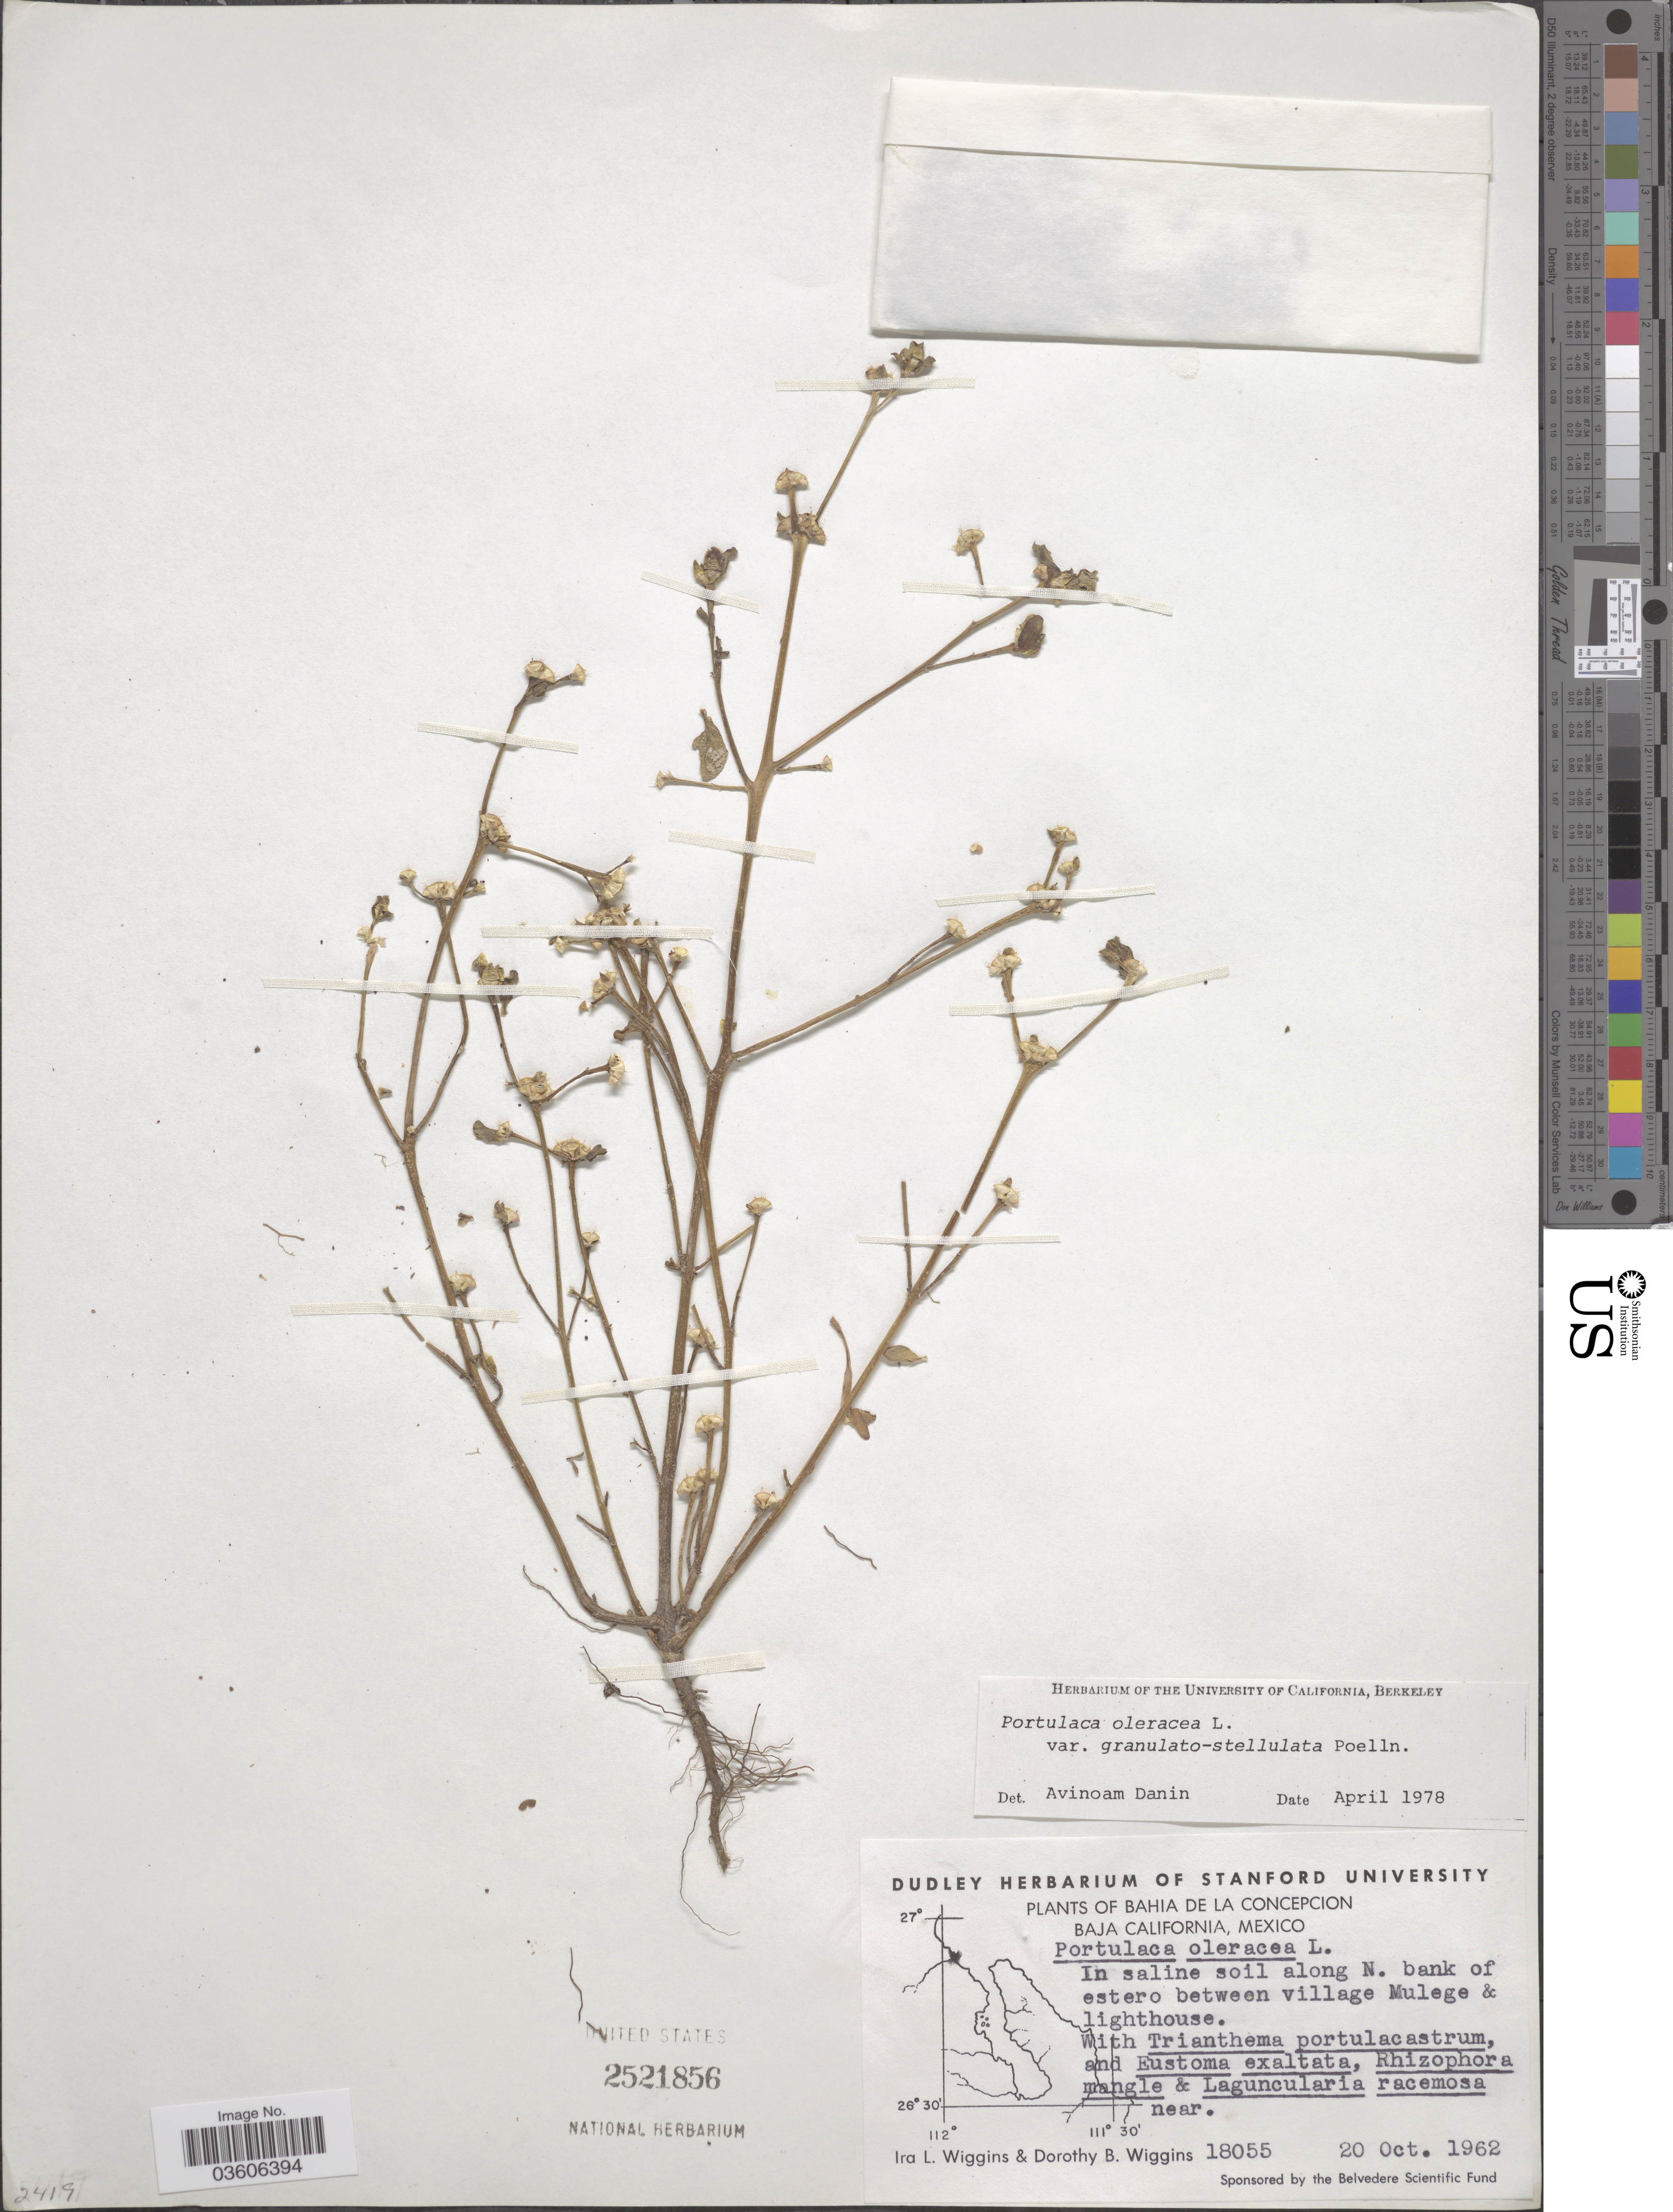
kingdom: Plantae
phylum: Tracheophyta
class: Magnoliopsida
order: Caryophyllales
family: Portulacaceae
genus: Portulaca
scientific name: Portulaca oleracea var. granulatostellulata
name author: Poelln.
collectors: I. L. Wiggins & D. B. Wiggins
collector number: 18055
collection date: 1962-10-20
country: Mexico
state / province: Baja California Sur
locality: Bahia de la Concepcion. In saline soil along N. bank of estero between village Mulege & lighthouse.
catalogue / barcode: US 2521856